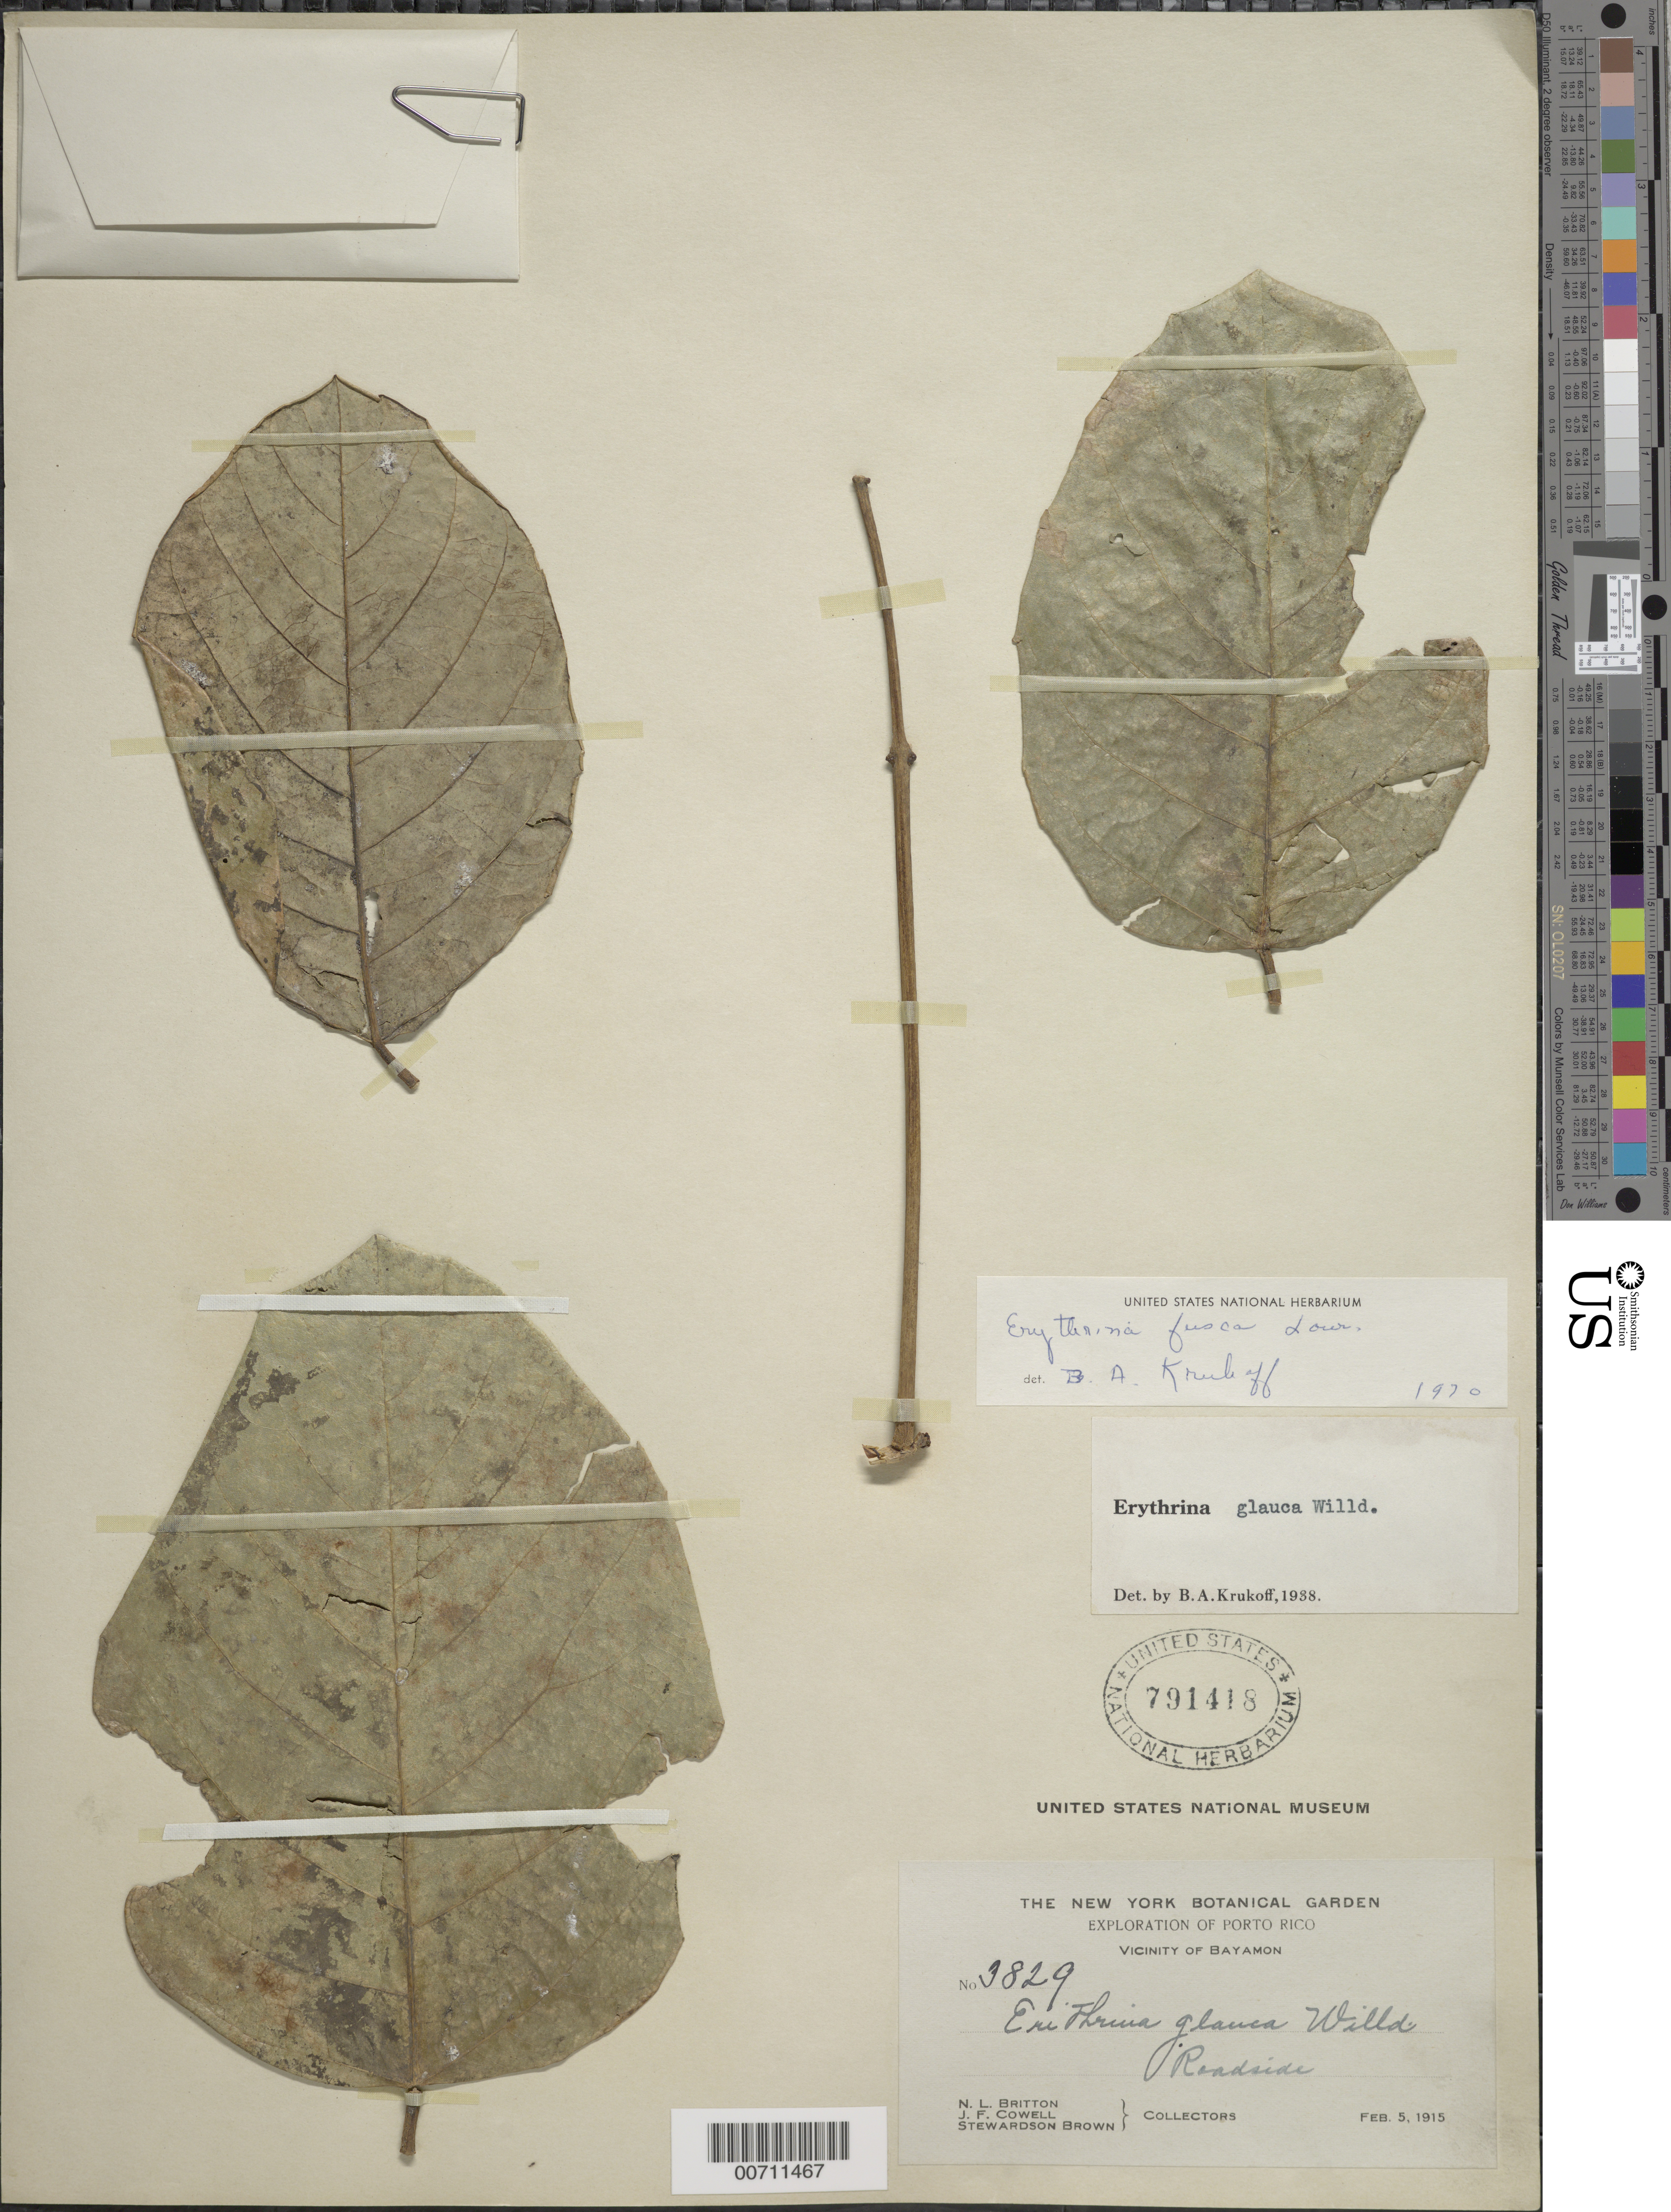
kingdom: Plantae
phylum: Tracheophyta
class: Magnoliopsida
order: Fabales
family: Fabaceae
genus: Erythrina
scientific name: Erythrina fusca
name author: Lour.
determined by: Krukoff, B. A.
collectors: N. Britton, J. F. Cowell & S. Brown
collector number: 3829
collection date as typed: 05 Feb 1915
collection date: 1915-02-05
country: Puerto Rico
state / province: Bayamon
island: Greater Antilles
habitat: Roadside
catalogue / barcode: US 791418